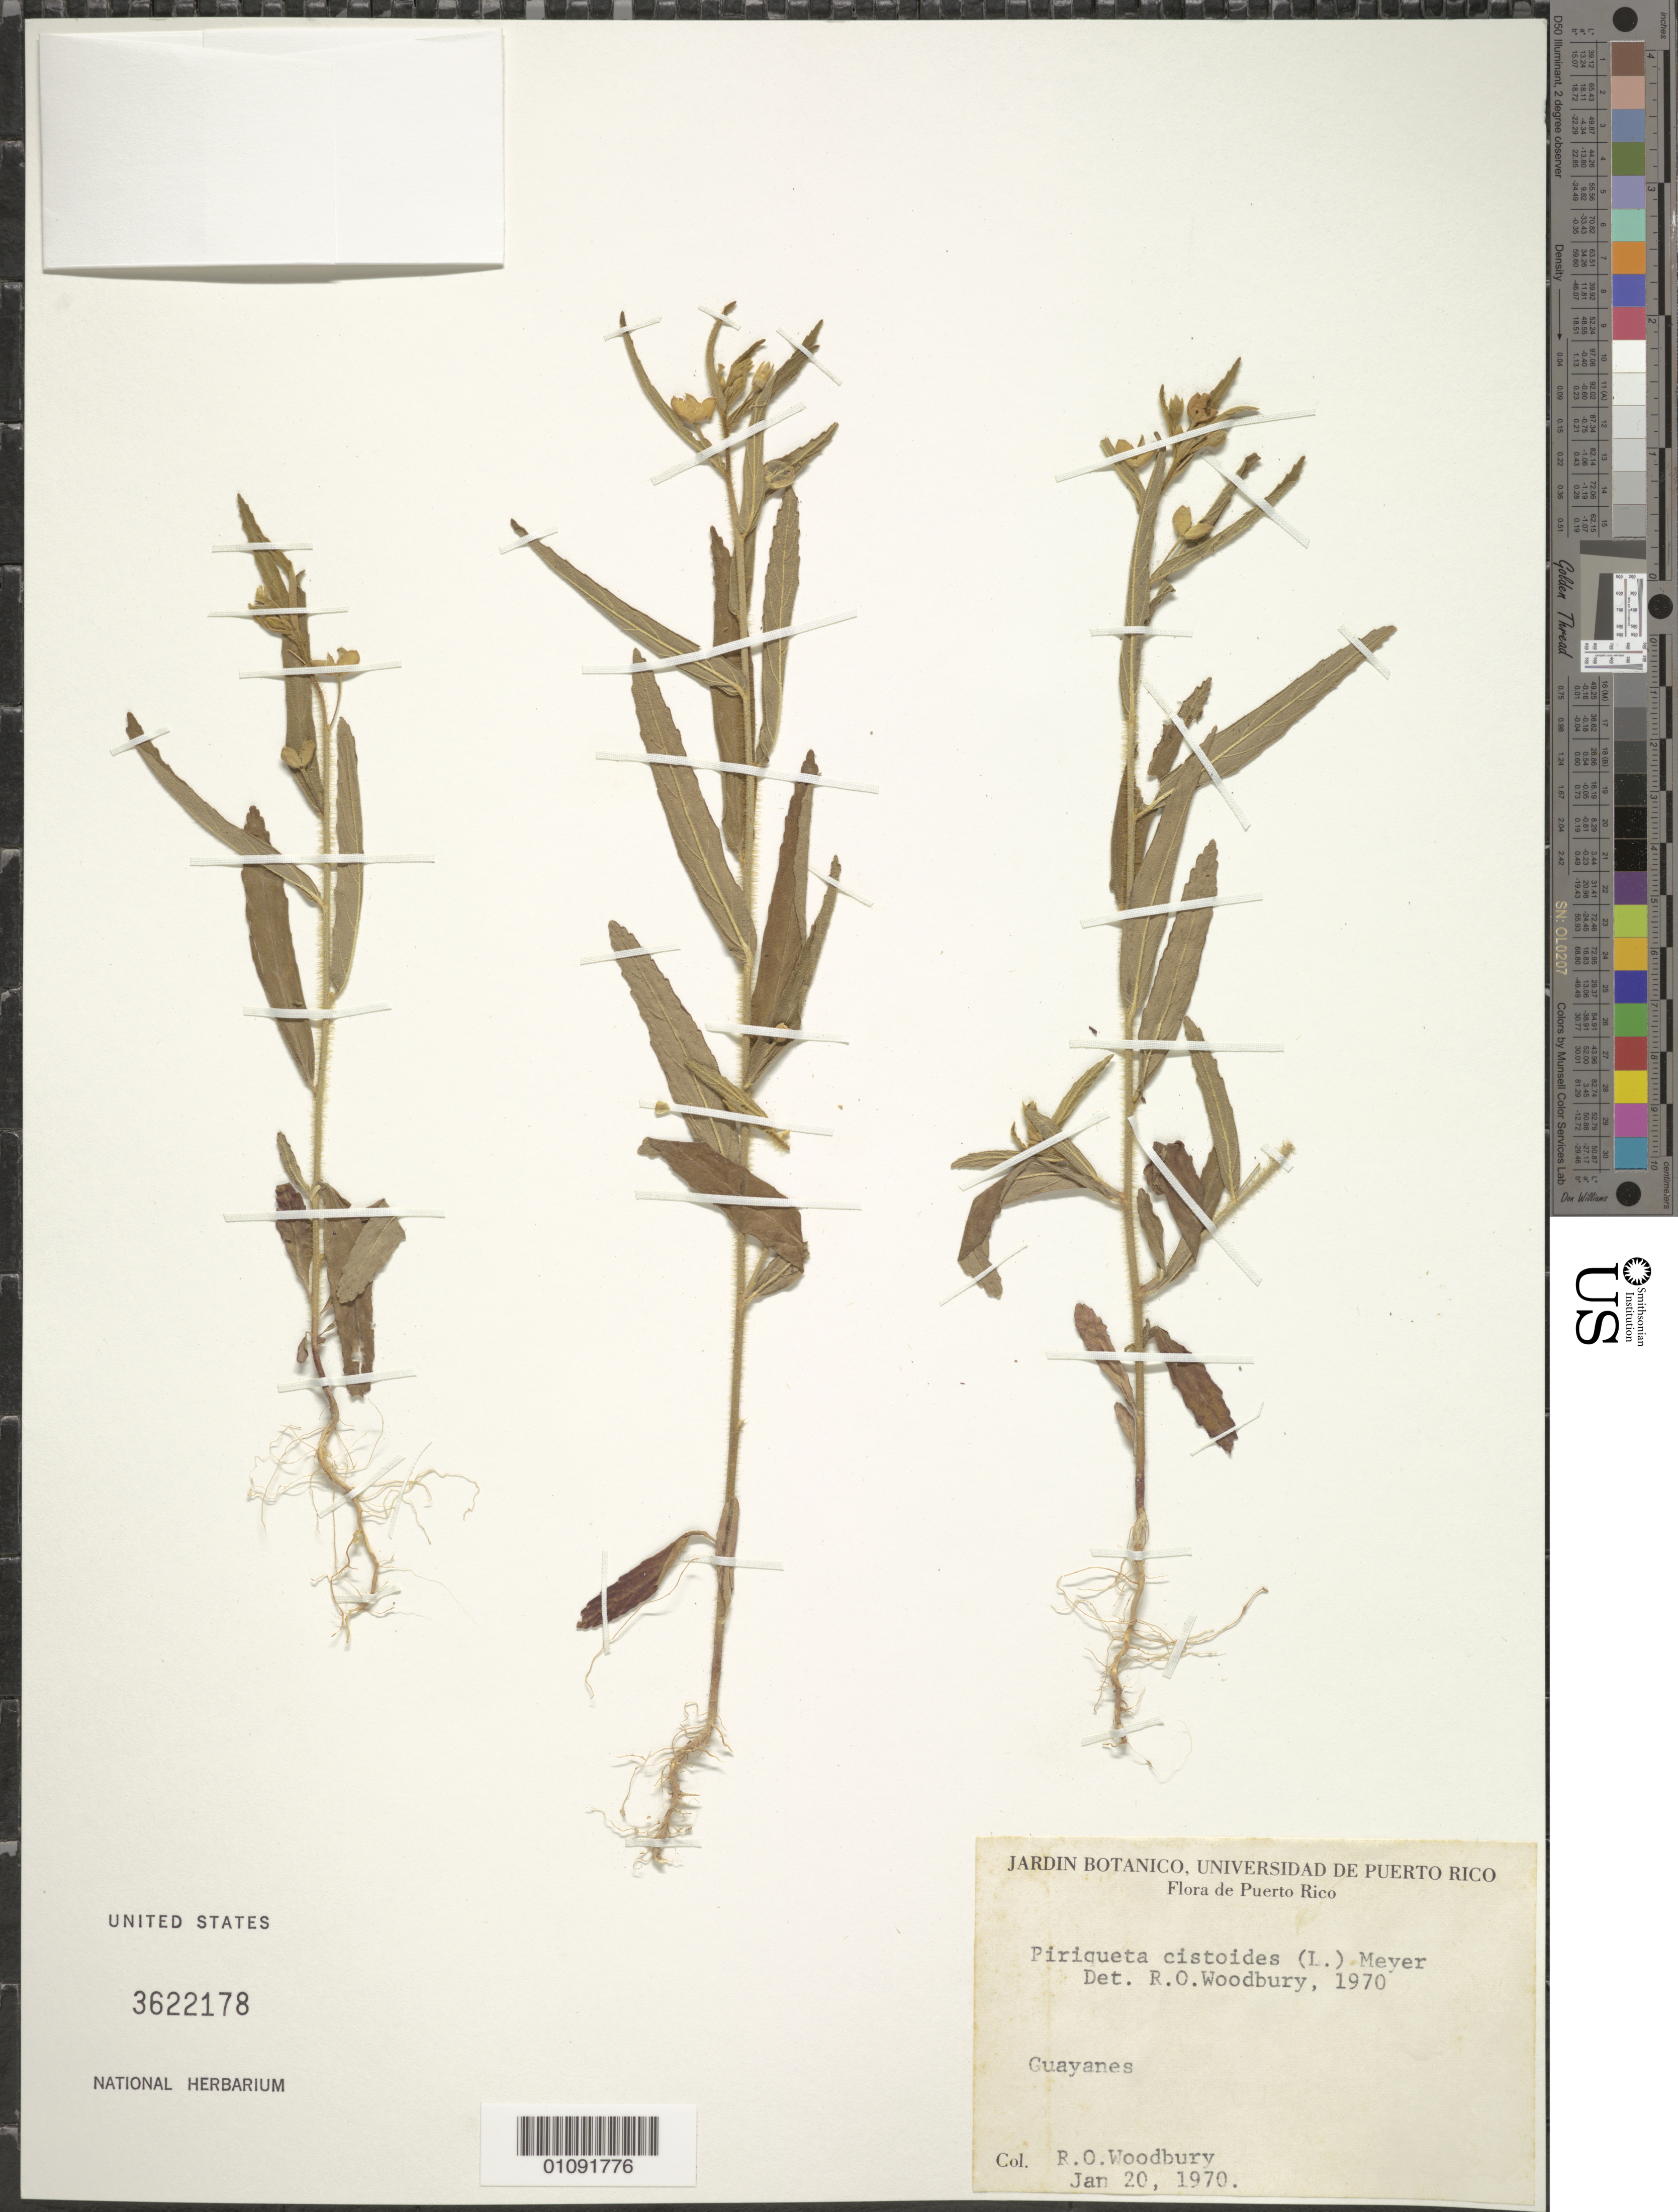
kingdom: Plantae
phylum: Tracheophyta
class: Magnoliopsida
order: Malpighiales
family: Turneraceae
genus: Piriqueta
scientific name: Piriqueta cistoides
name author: (L.) Griseb.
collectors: R. O. Woodbury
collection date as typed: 20 Jan 1970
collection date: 1970-01-20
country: Puerto Rico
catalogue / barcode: US 3622178